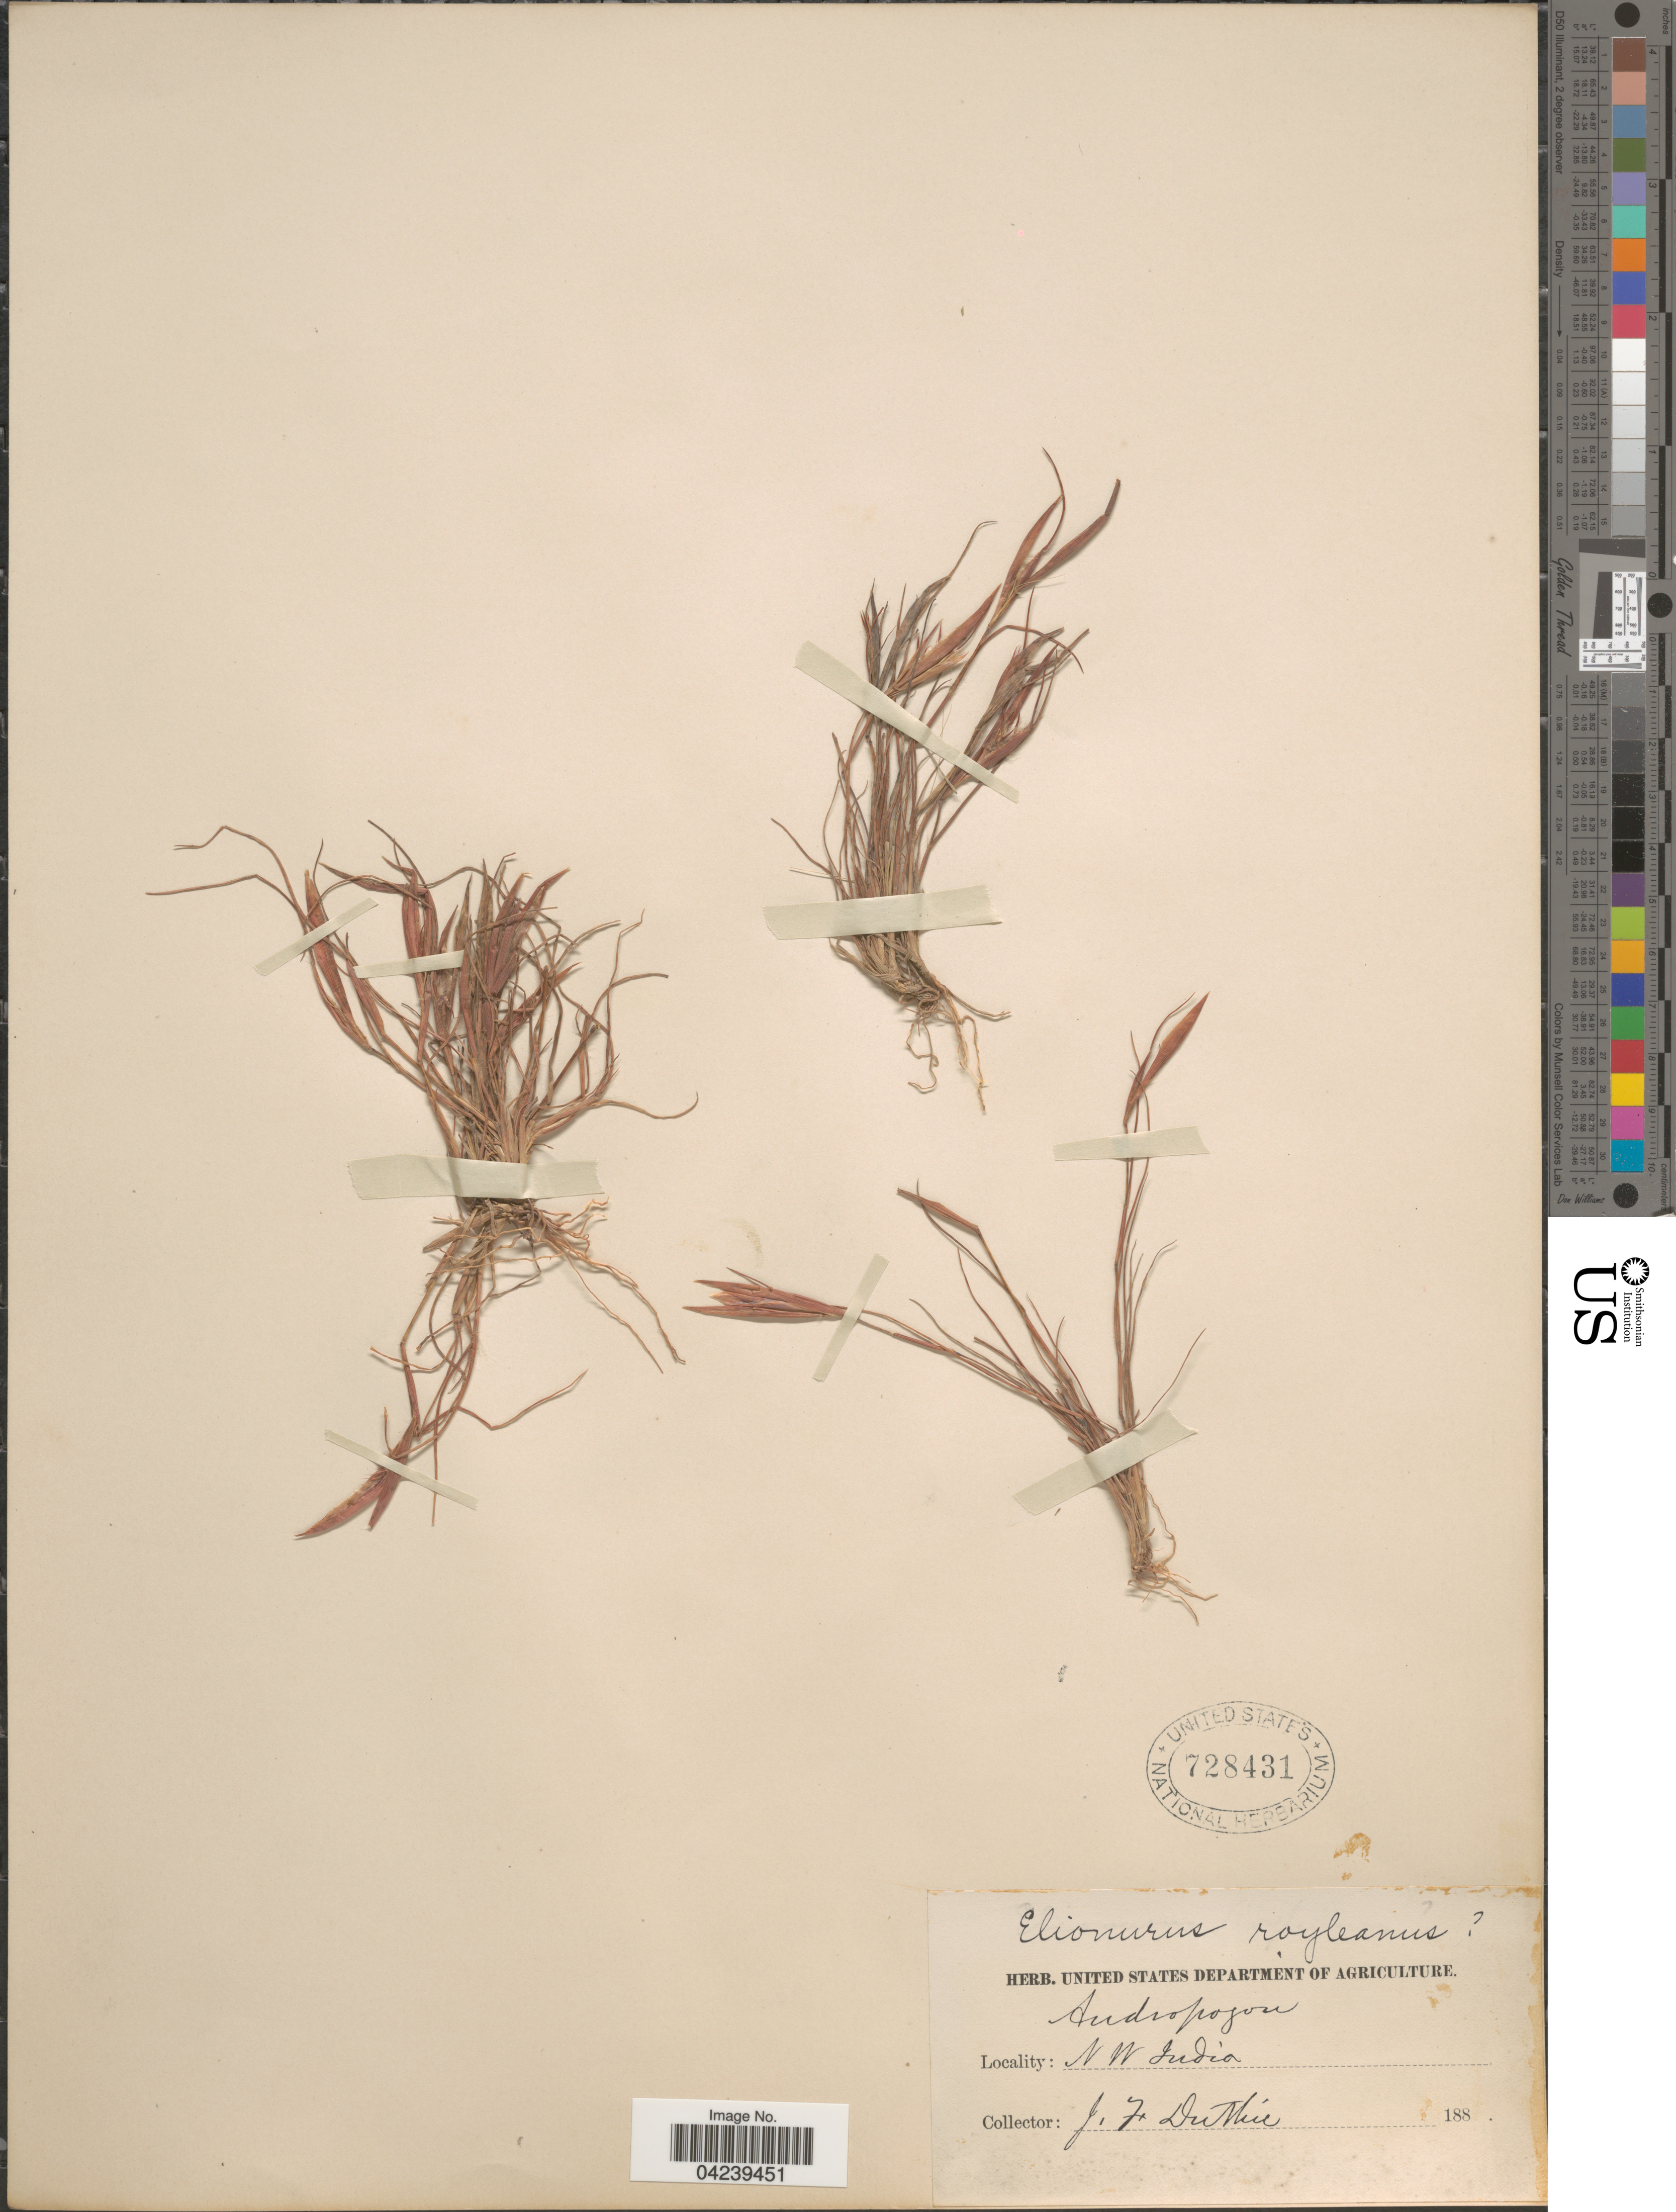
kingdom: Plantae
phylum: Tracheophyta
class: Liliopsida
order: Poales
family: Poaceae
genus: Elionurus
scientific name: Elionurus royleanus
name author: Nees ex A. Rich.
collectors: J. F. Duthie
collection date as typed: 188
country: India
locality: NW India.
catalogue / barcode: US 728431